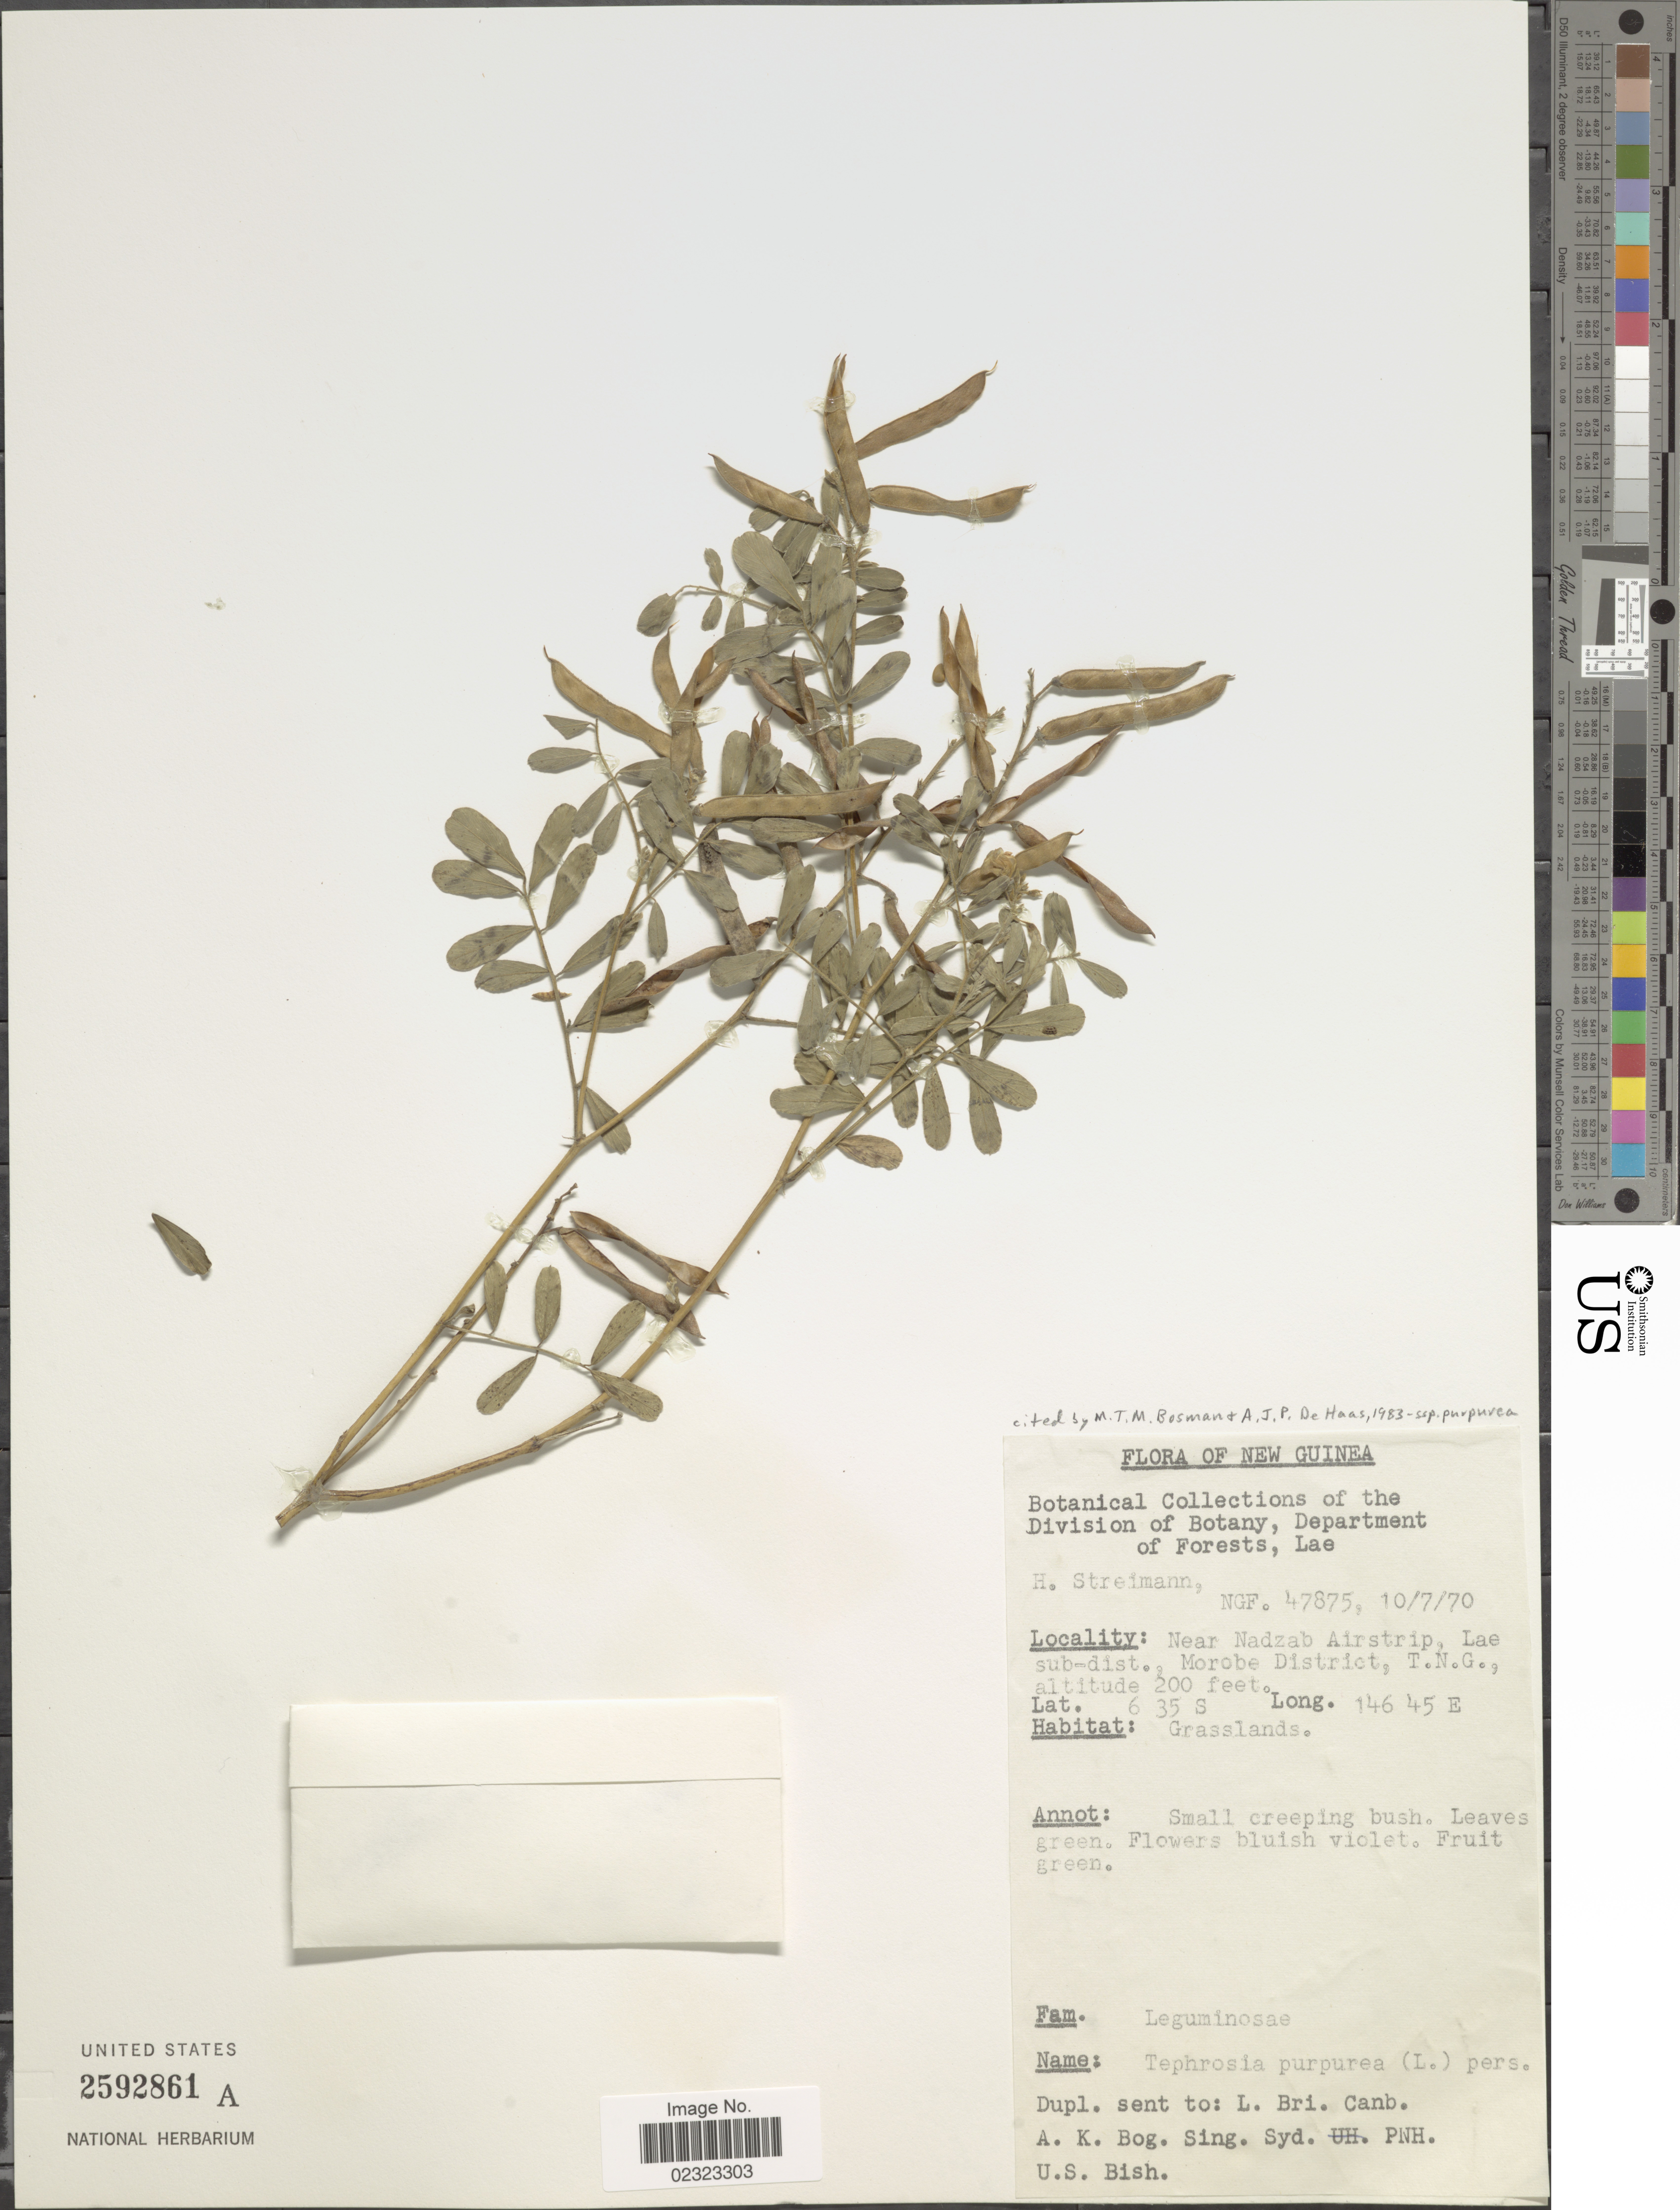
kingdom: Plantae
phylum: Tracheophyta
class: Magnoliopsida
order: Fabales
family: Fabaceae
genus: Tephrosia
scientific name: Tephrosia purpurea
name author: (L.) Pers.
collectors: H. Streimann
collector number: NGF.47875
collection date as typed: Transcribed d/m/y: 10/7/70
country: Papua New Guinea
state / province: Morobe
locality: New Guinea, Near Nafzab Airstrip, Lae sub-dist, T. N. H.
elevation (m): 61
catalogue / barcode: US 2592861A